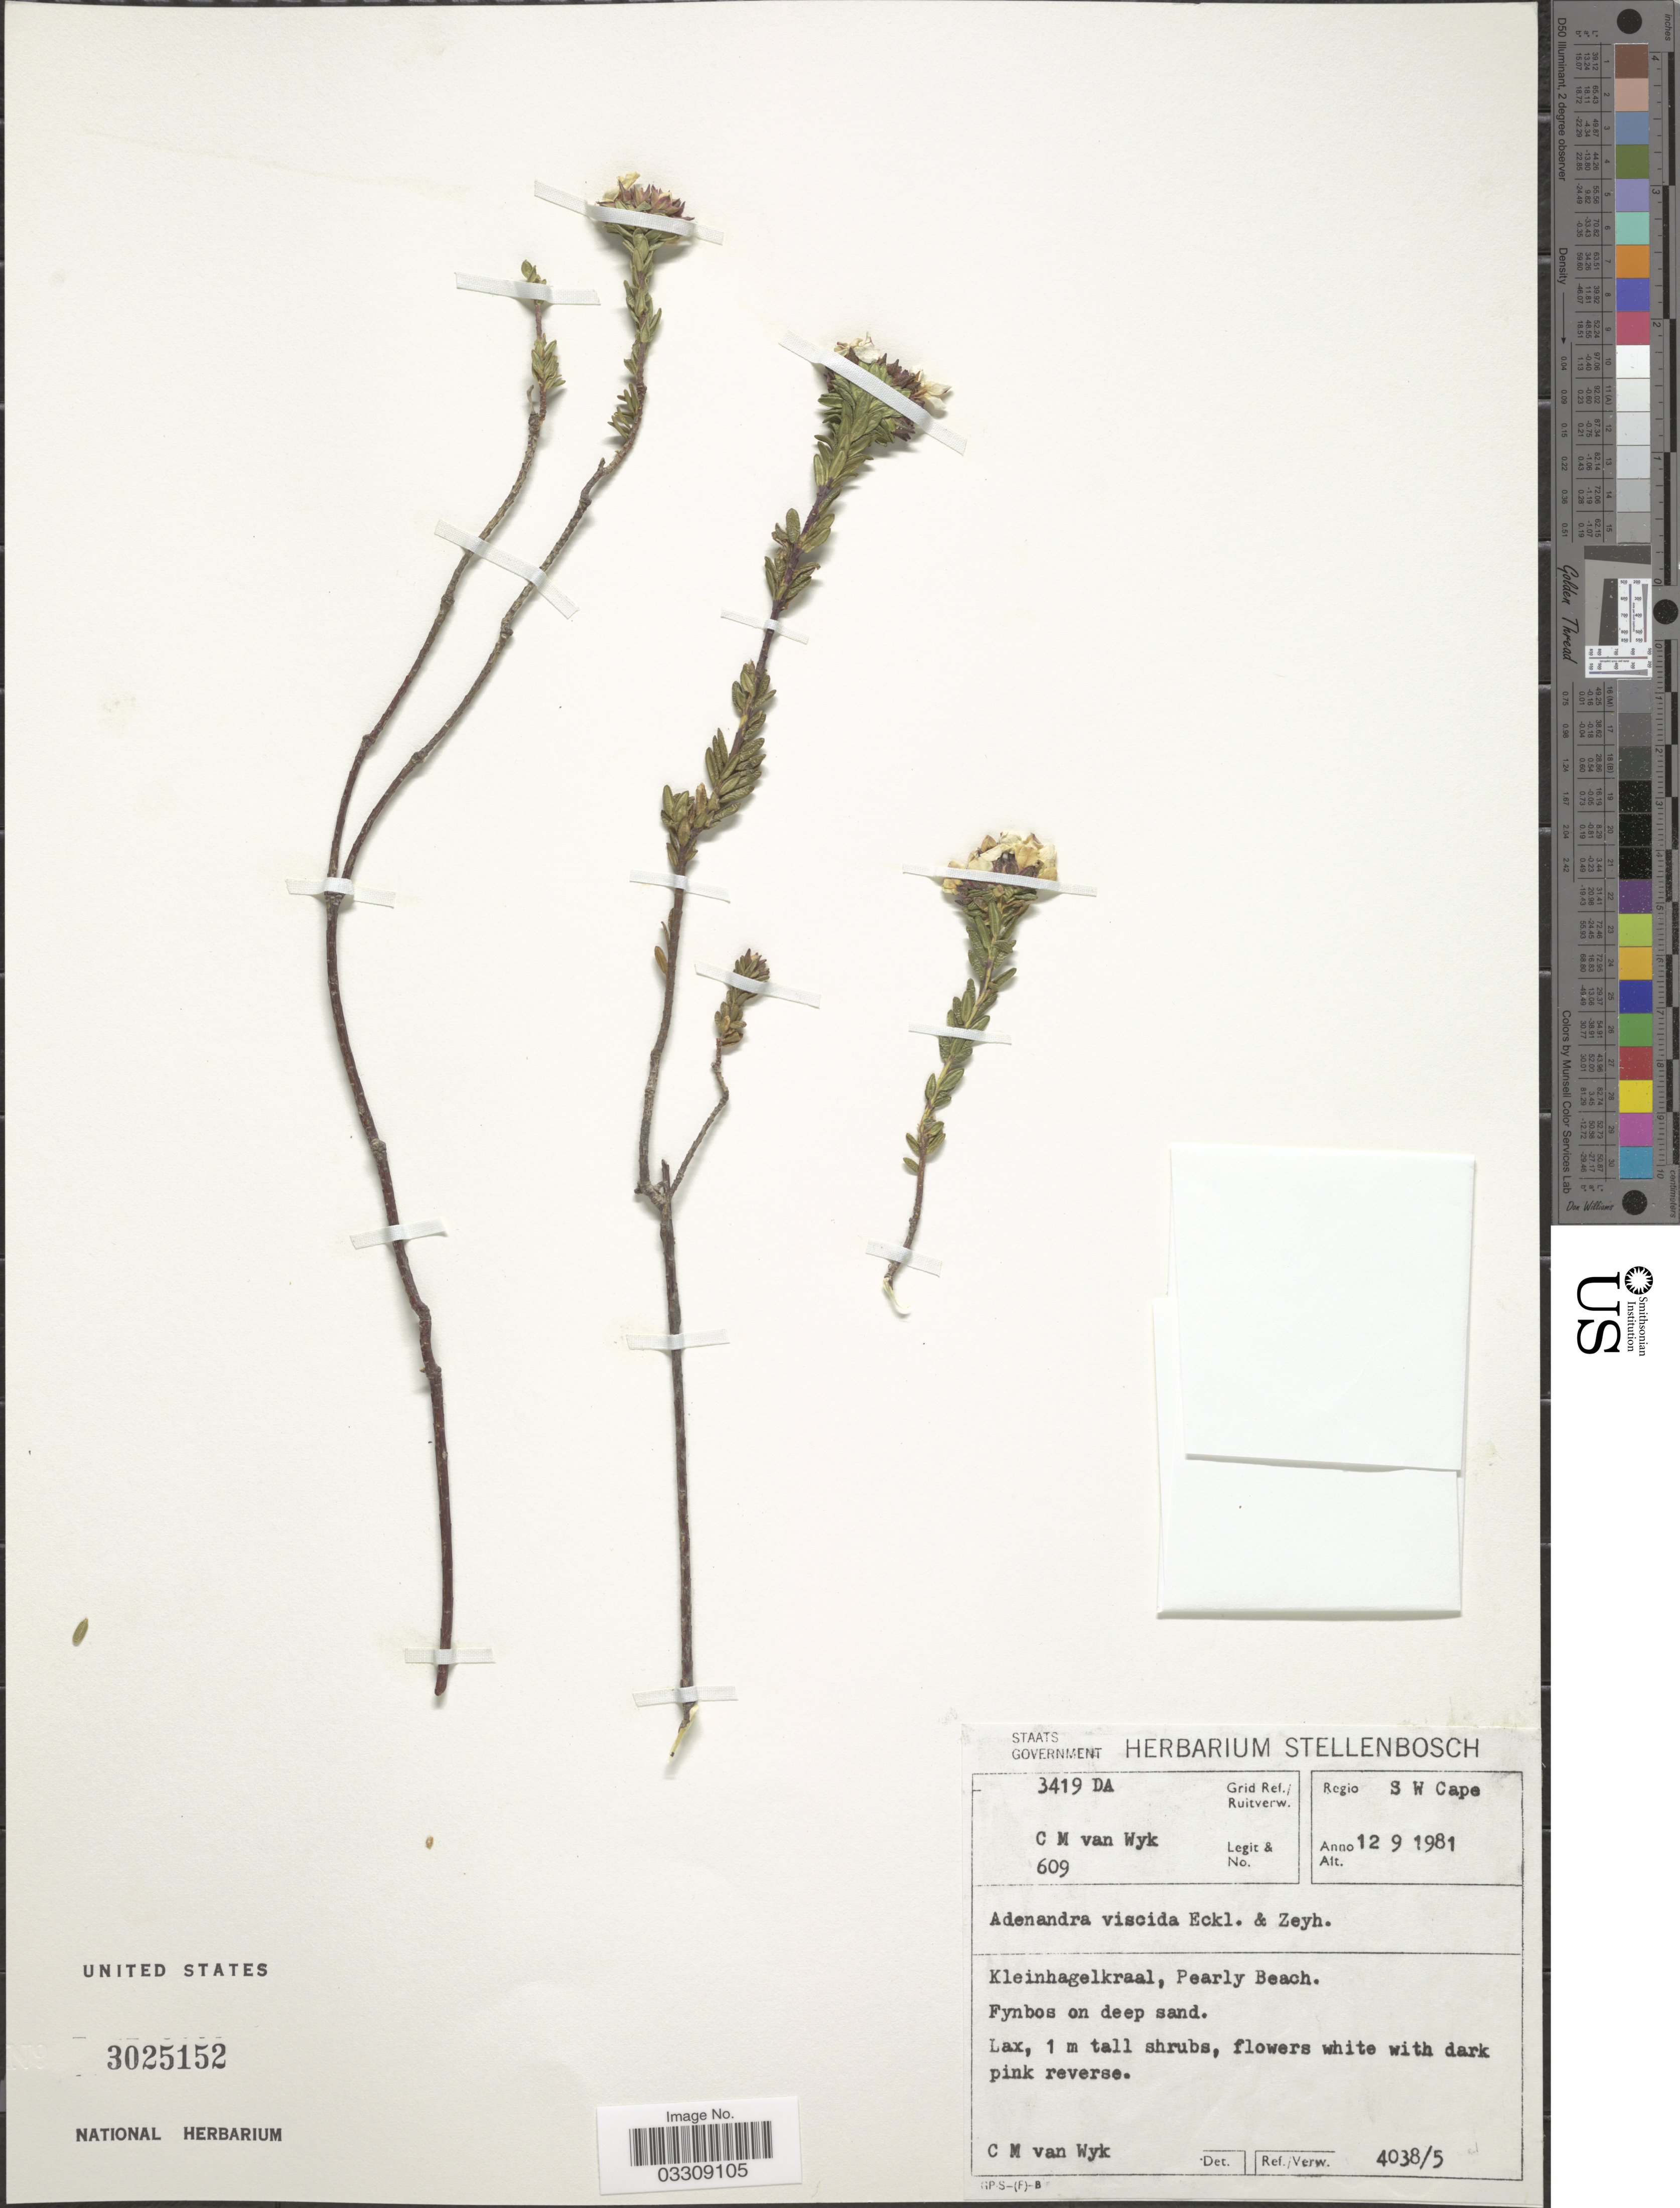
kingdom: Plantae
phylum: Tracheophyta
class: Magnoliopsida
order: Sapindales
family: Rutaceae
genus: Adenandra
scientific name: Adenandra viscida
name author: Eckl. & Zeyh.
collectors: C. Van Wyk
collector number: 609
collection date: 1981-09-12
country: South Africa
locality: Regio S W Cape. Grid Ref./ Ruitverw. 3419 DA. Kleinhagelkraal, Pearly Beach.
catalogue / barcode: US 3025152